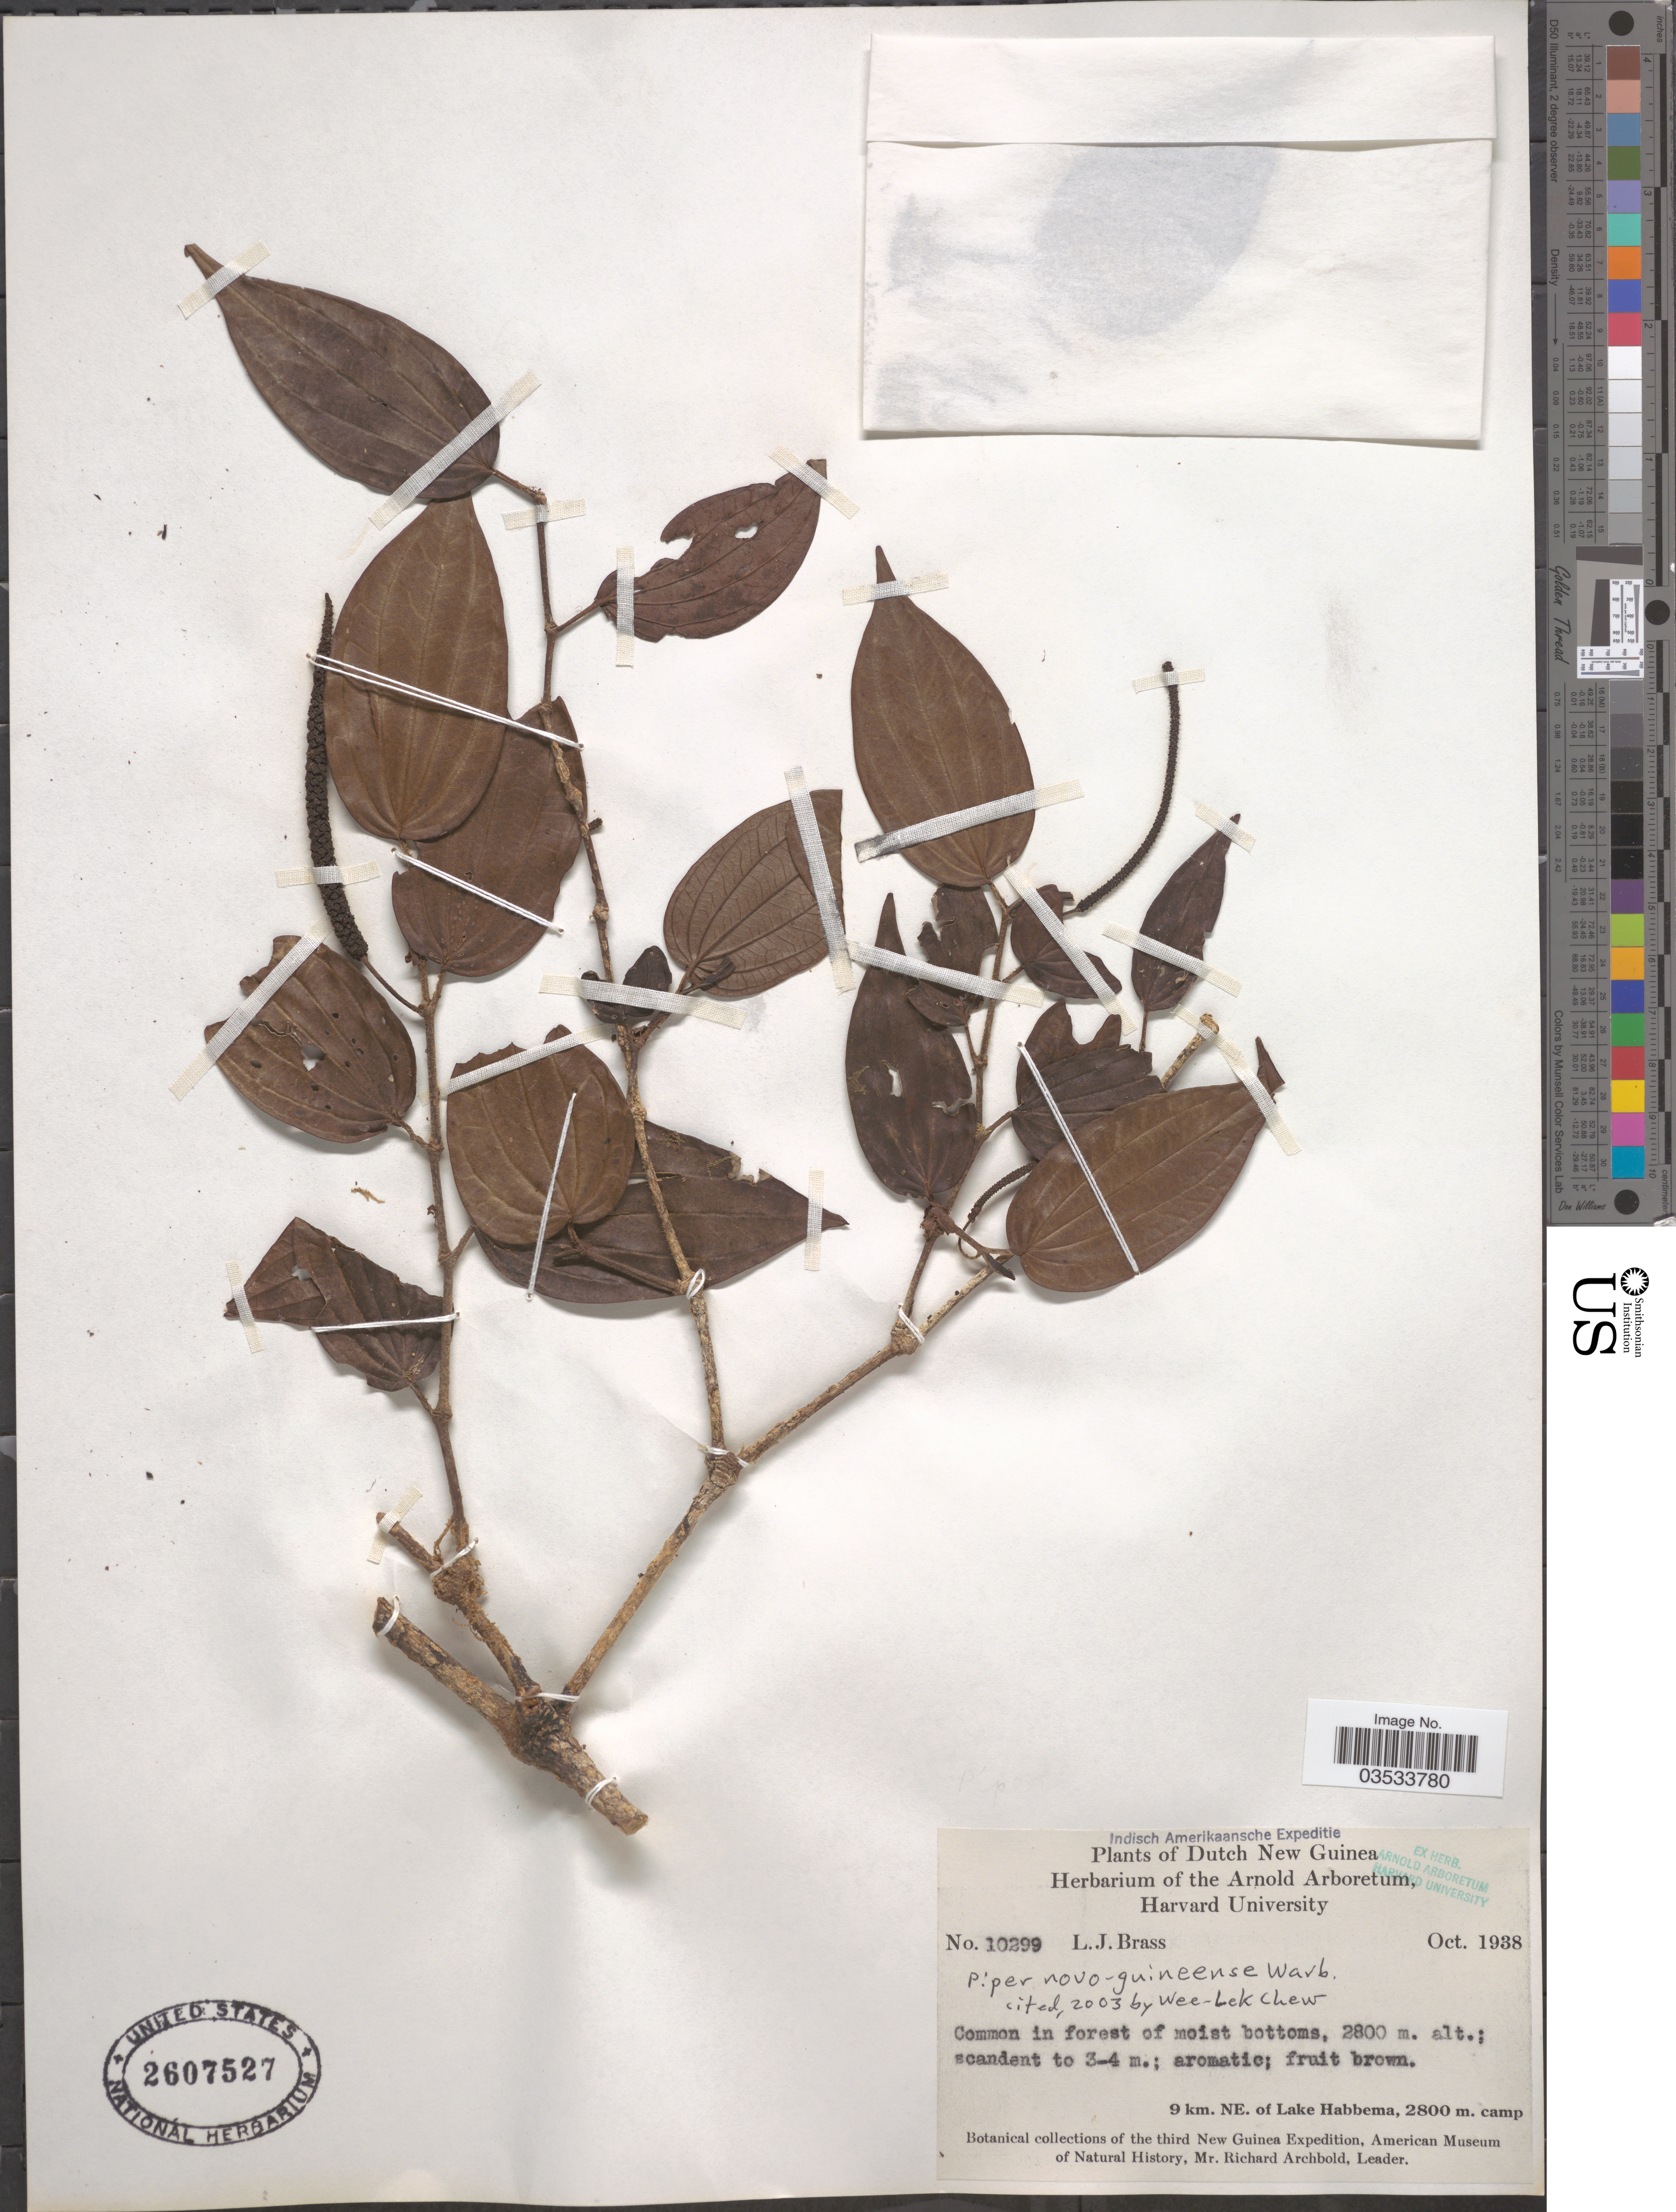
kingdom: Plantae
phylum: Tracheophyta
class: Magnoliopsida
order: Piperales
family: Piperaceae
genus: Piper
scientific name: Piper novoguineense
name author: Warb.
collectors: L. J. Brass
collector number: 10299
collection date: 1938-10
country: Indonesia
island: New Guinea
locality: Dutch New Guinea. 9 km. NE. of Lake Habbema.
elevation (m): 2800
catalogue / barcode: US 2607527